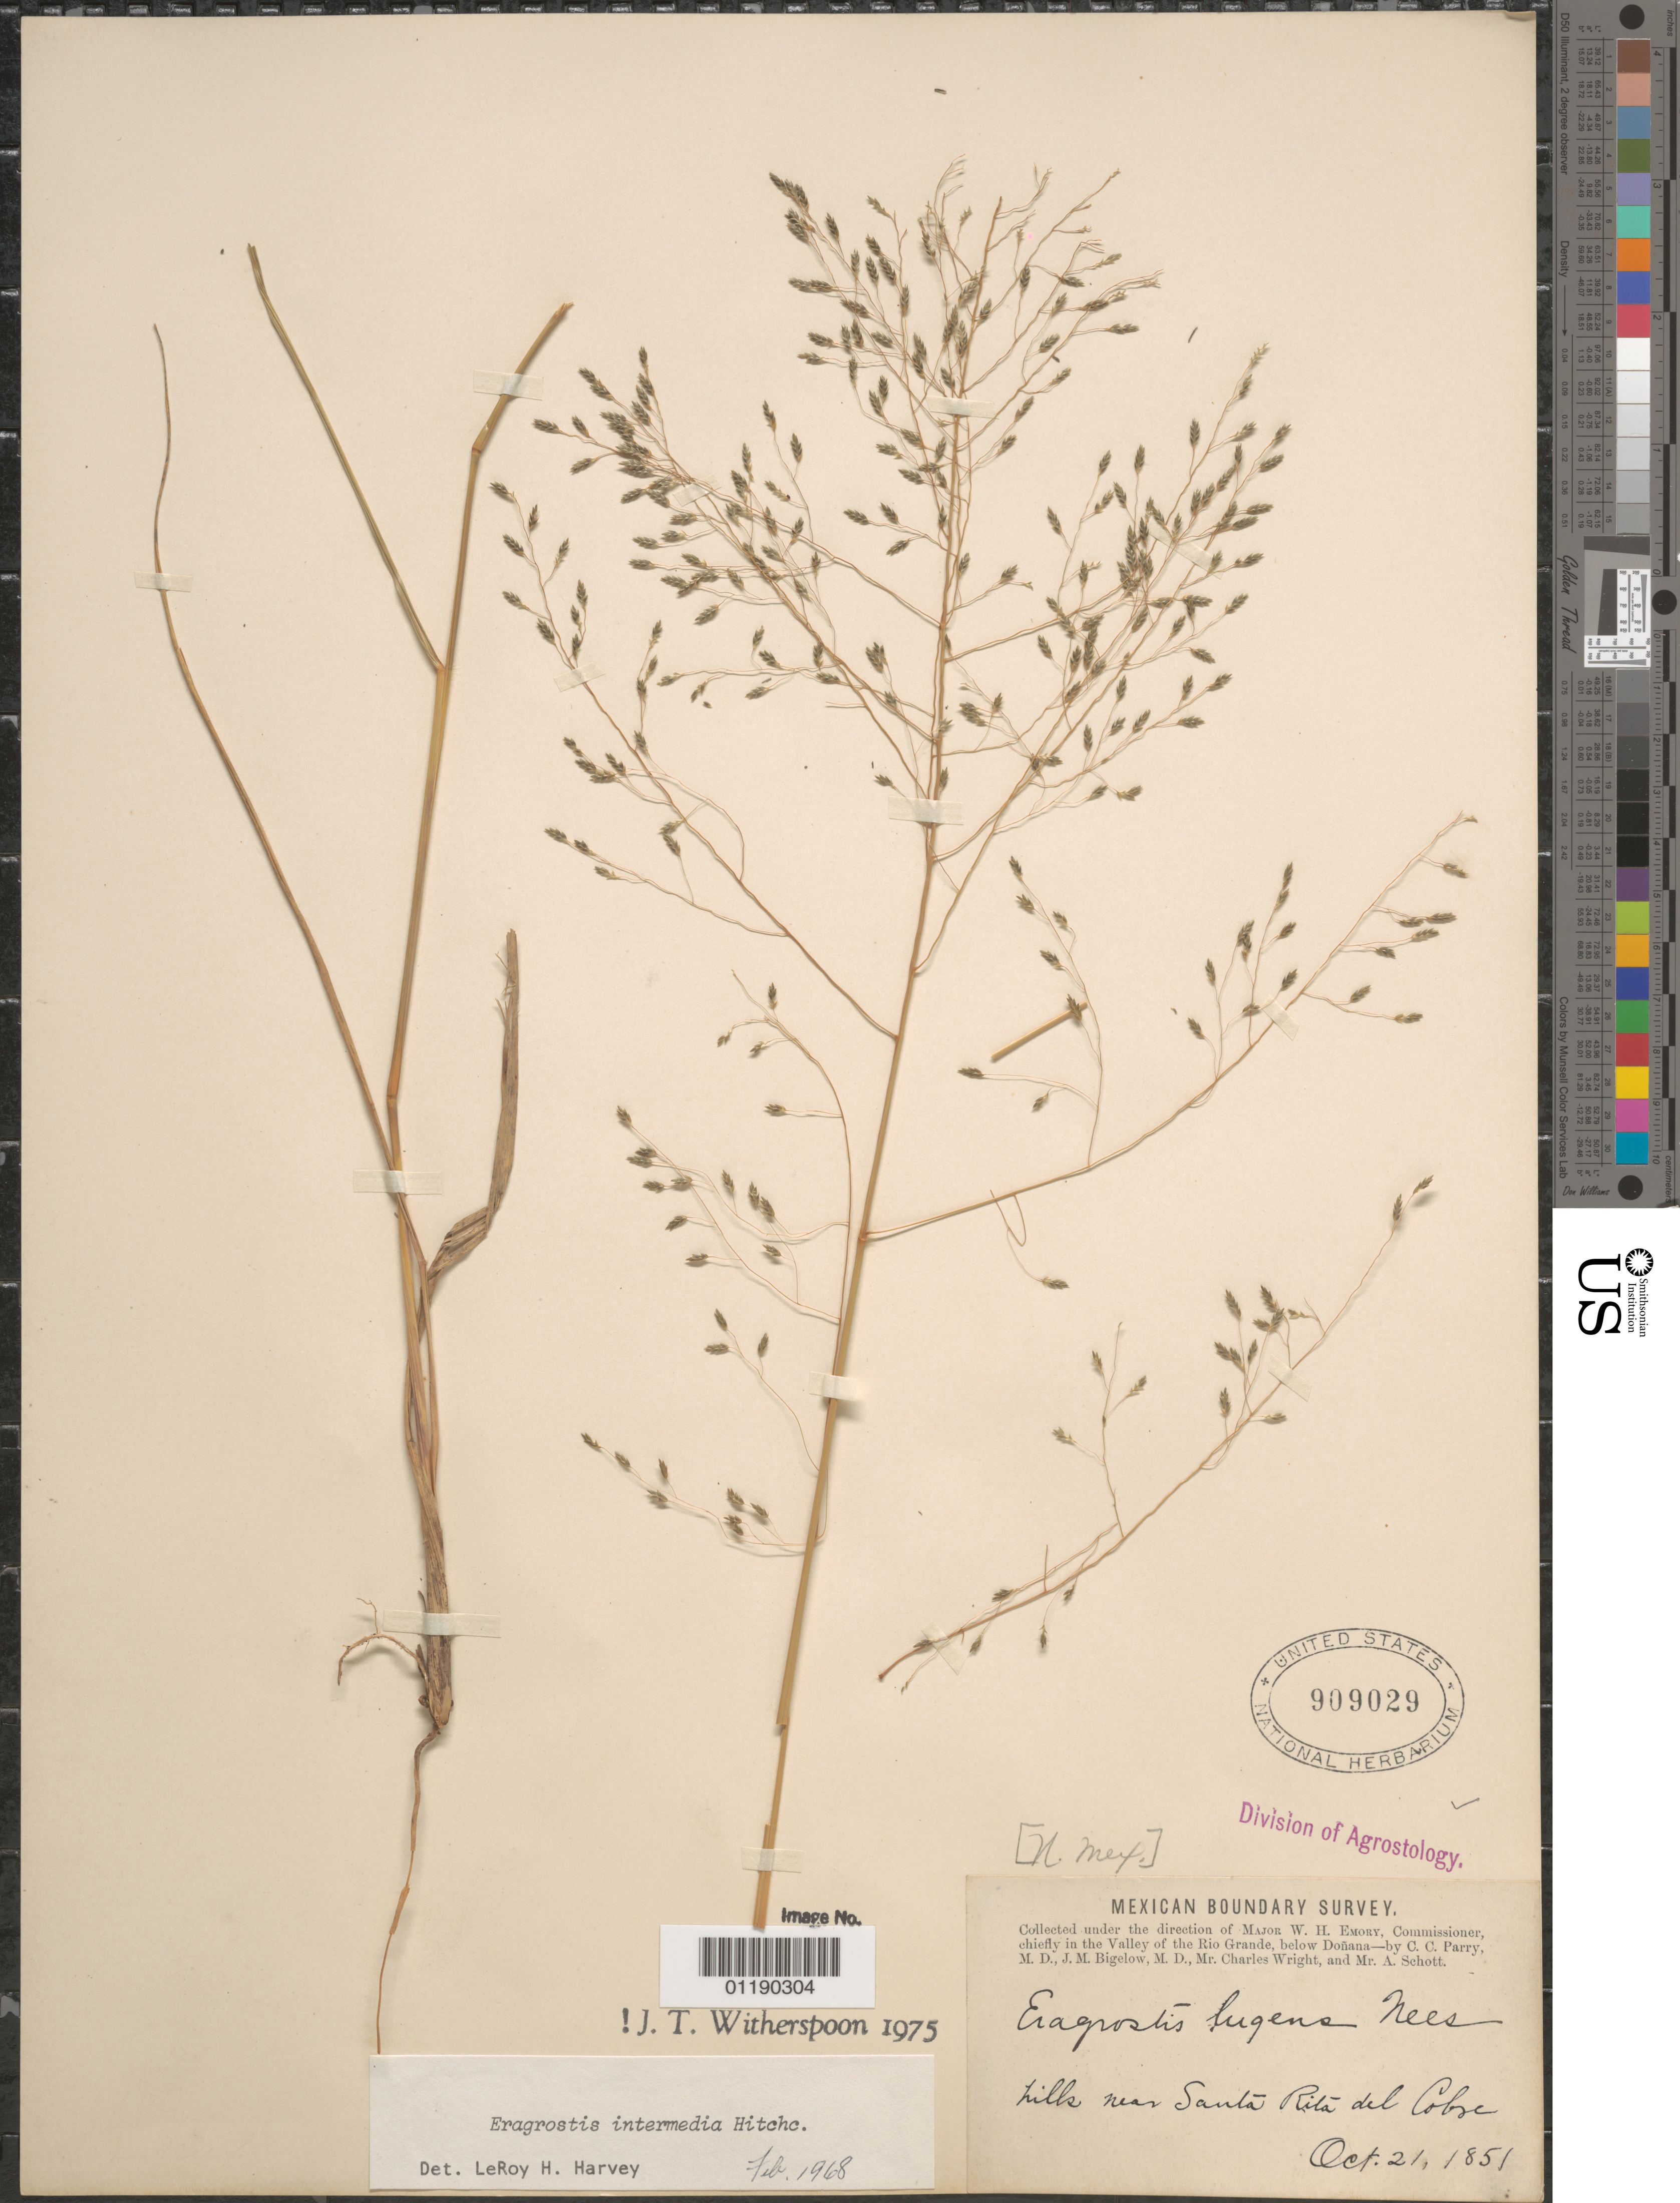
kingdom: Plantae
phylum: Tracheophyta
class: Liliopsida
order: Poales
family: Poaceae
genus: Eragrostis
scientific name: Eragrostis intermedia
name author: Hitchc.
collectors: C. C. Parry, J. M. Bigelow, C. Wright & A. C. V. Schott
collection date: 1851-09-21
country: United States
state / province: New Mexico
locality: Hills near Santa Rita del Cobre.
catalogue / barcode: US 909029